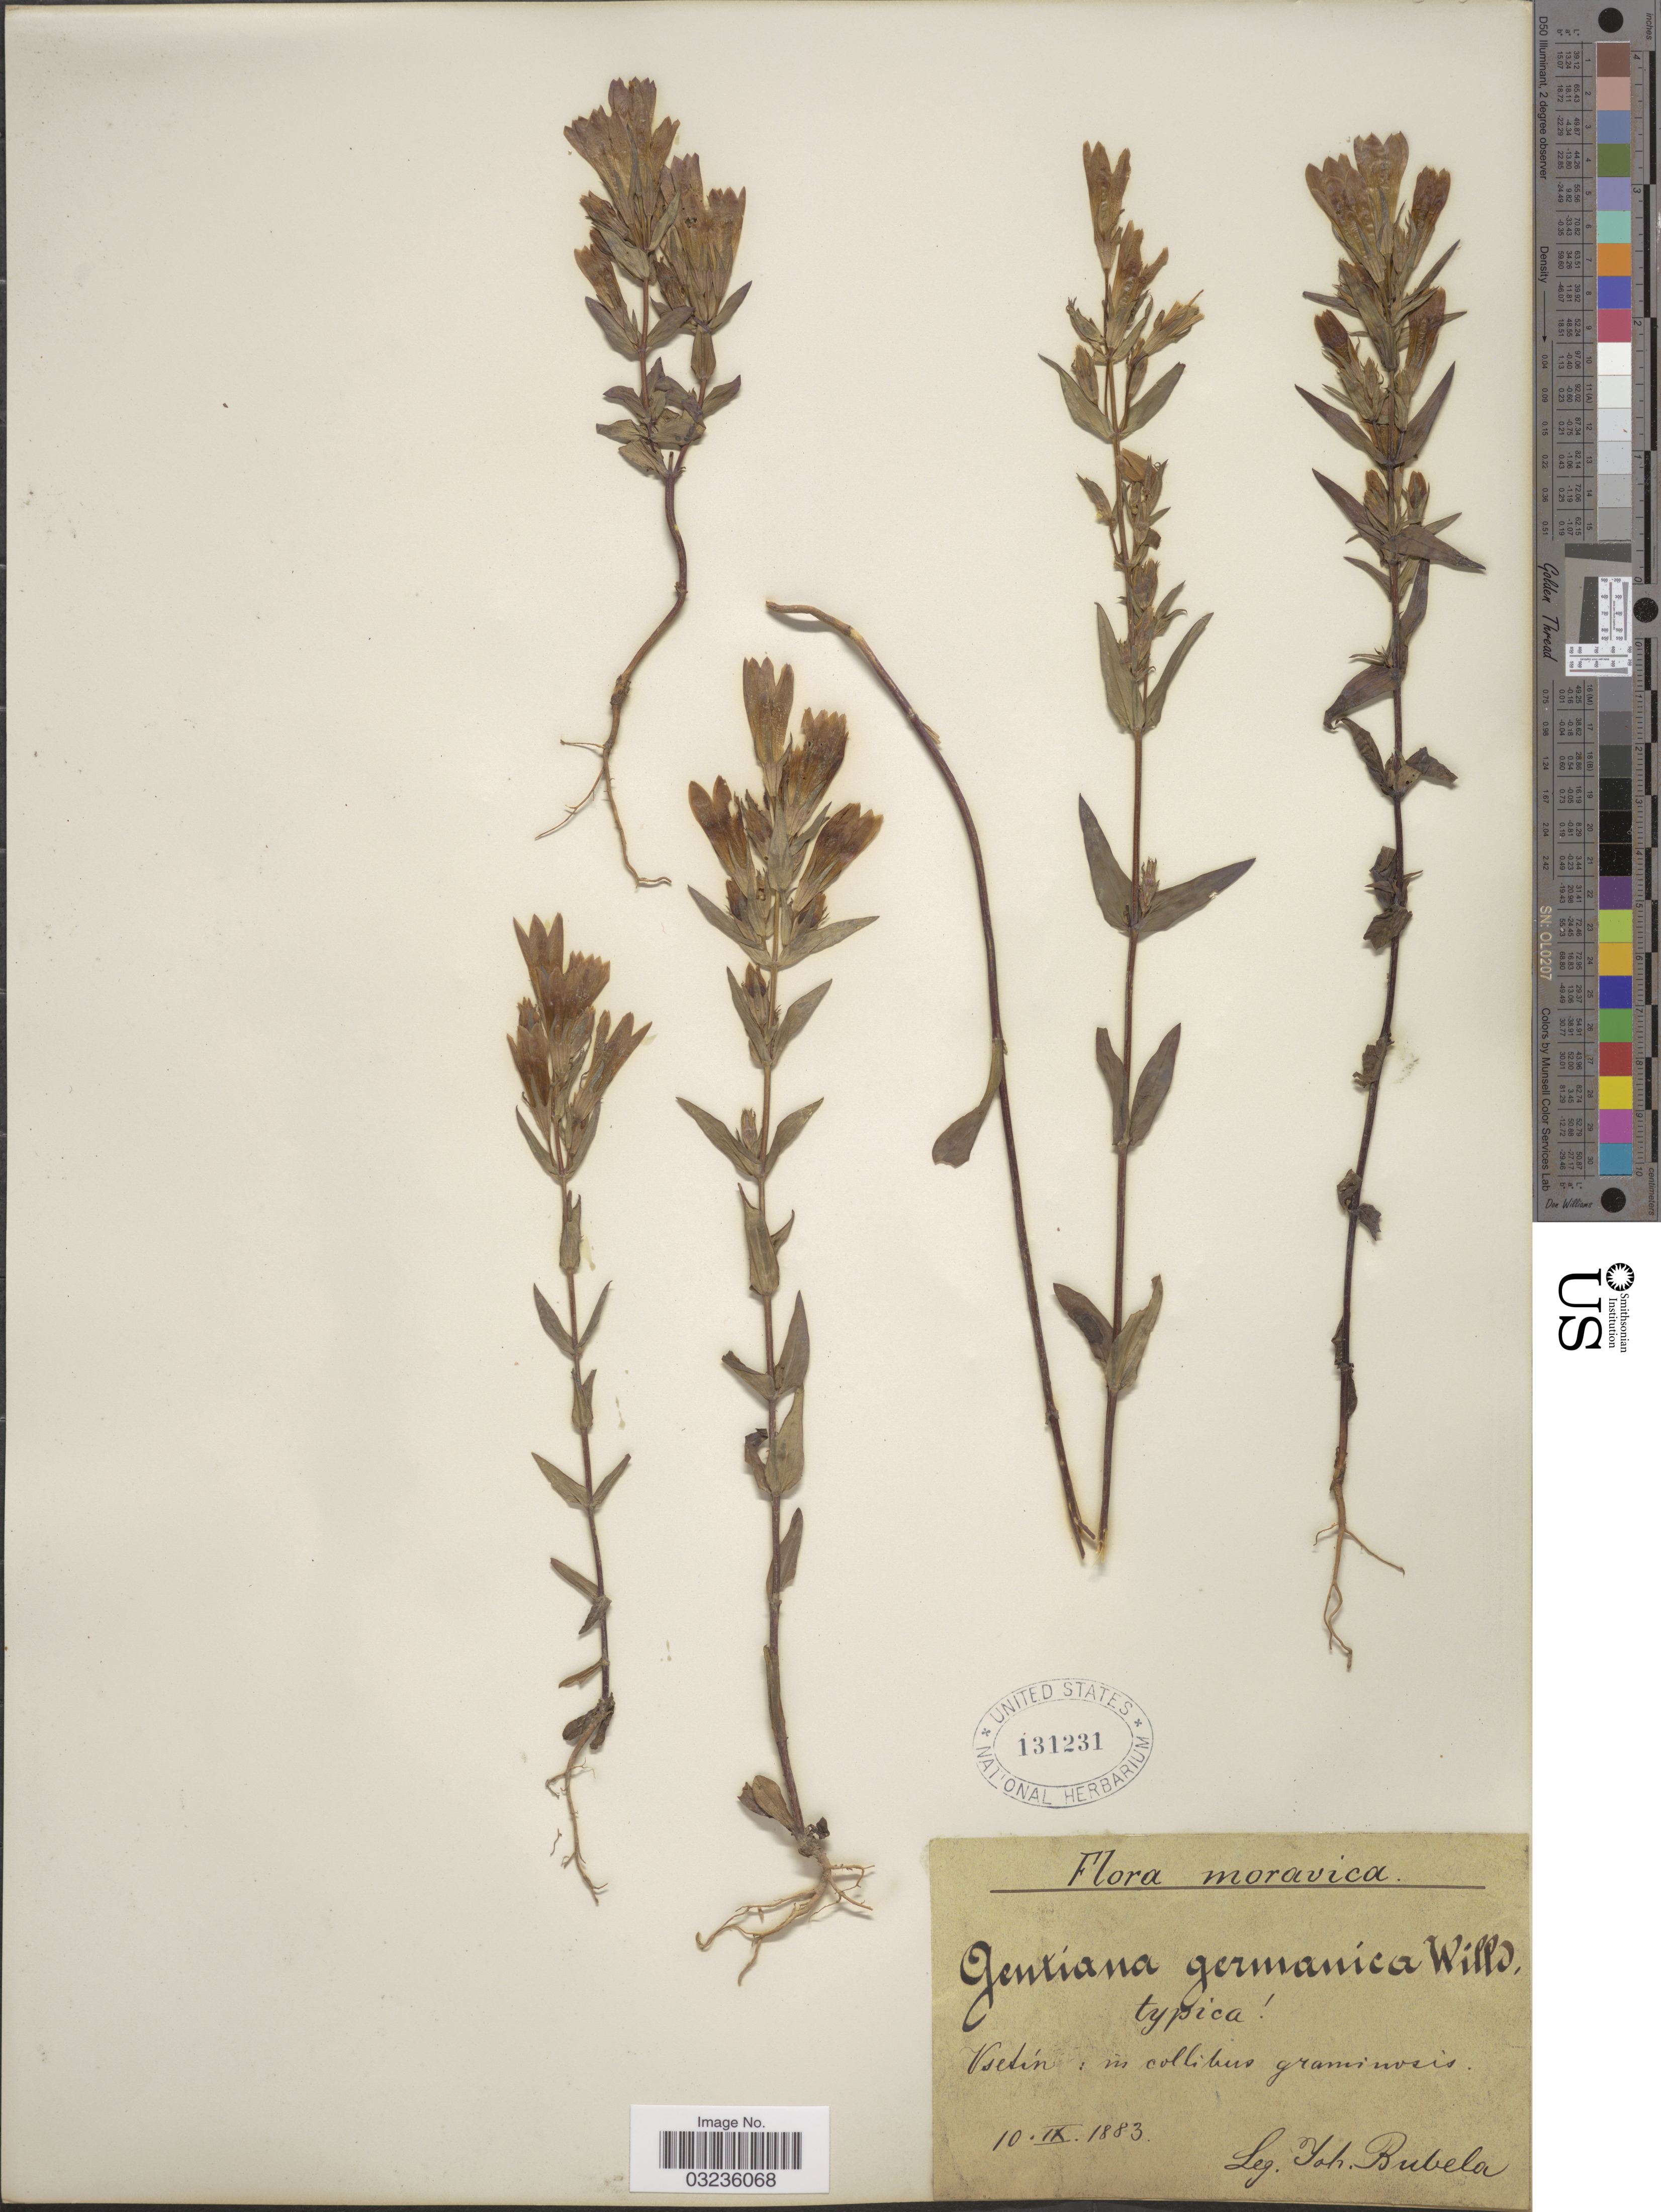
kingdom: Plantae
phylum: Tracheophyta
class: Magnoliopsida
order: Gentianales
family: Gentianaceae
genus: Gentiana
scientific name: Gentiana germanica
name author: Willd.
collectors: J. Bubela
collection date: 1883-09-10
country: Czechia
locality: Moravica, Vsetin: in collibus graminosis.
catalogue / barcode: US 131231